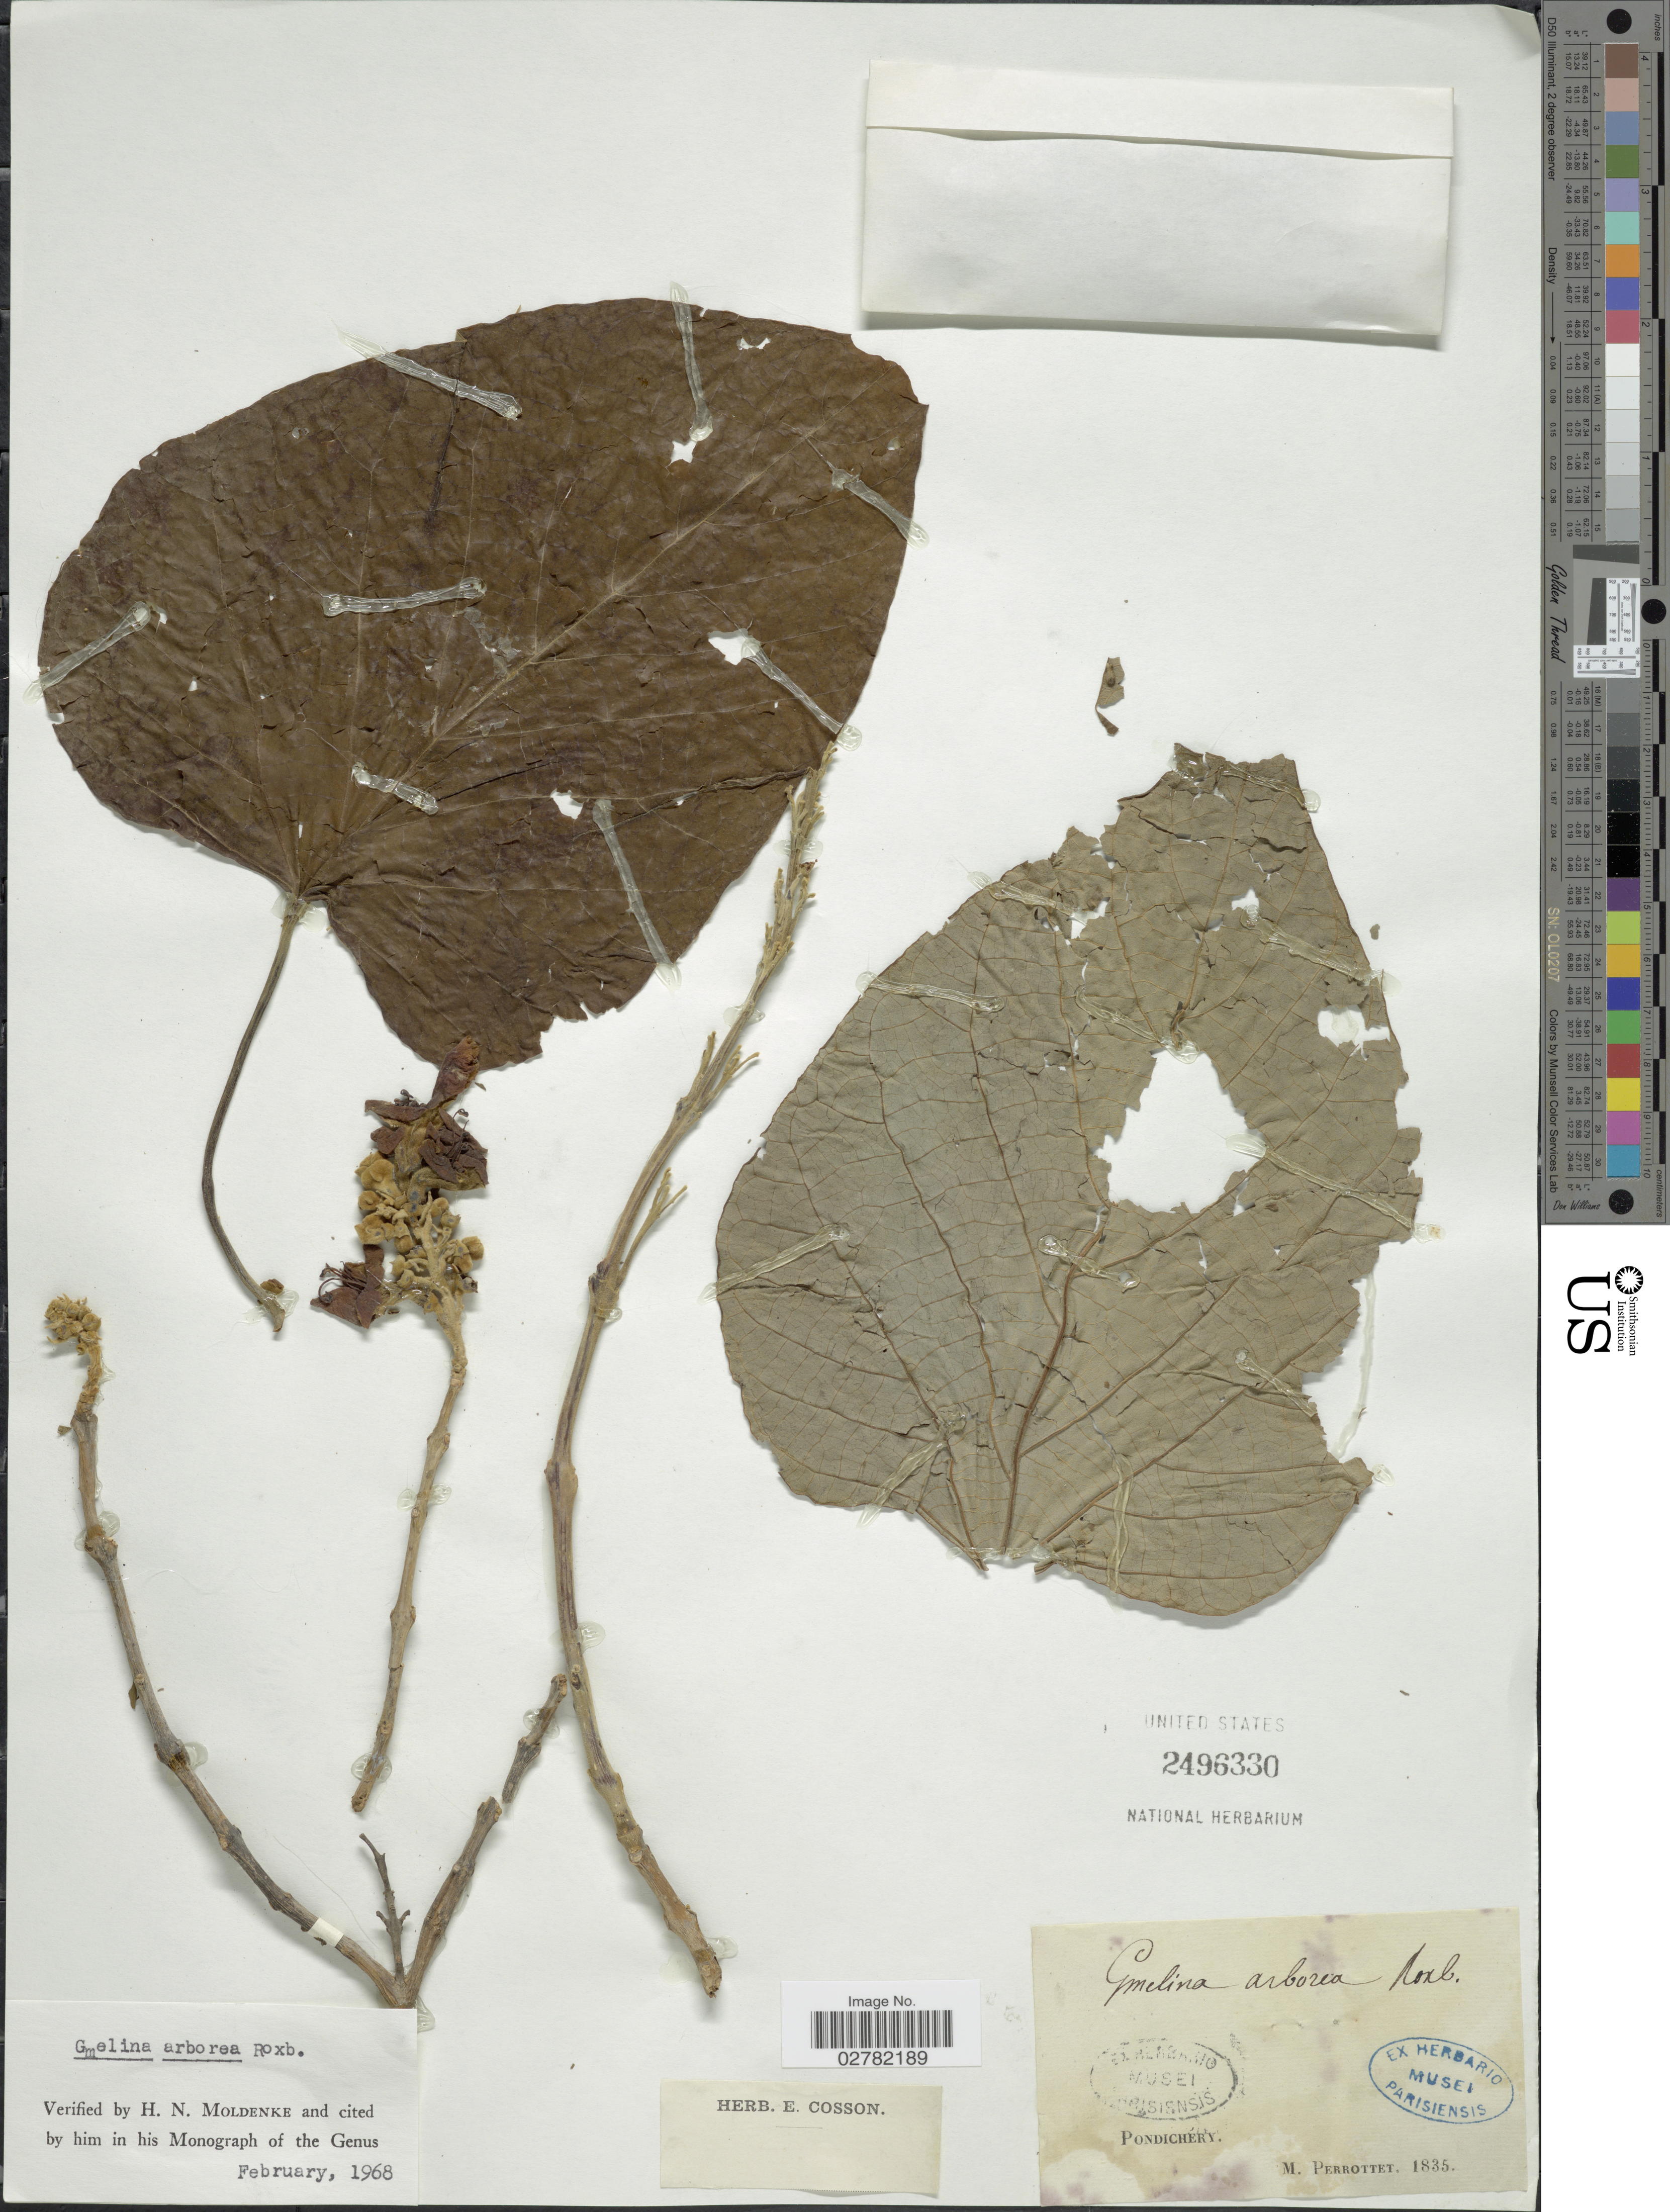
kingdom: Plantae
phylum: Tracheophyta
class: Magnoliopsida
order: Lamiales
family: Lamiaceae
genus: Gmelina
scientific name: Gmelina arborea var. arborea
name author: Roxb. ex Sm.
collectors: Perrott.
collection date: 1835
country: India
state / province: Pondicherry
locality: Pondichéry.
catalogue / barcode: US 2496330